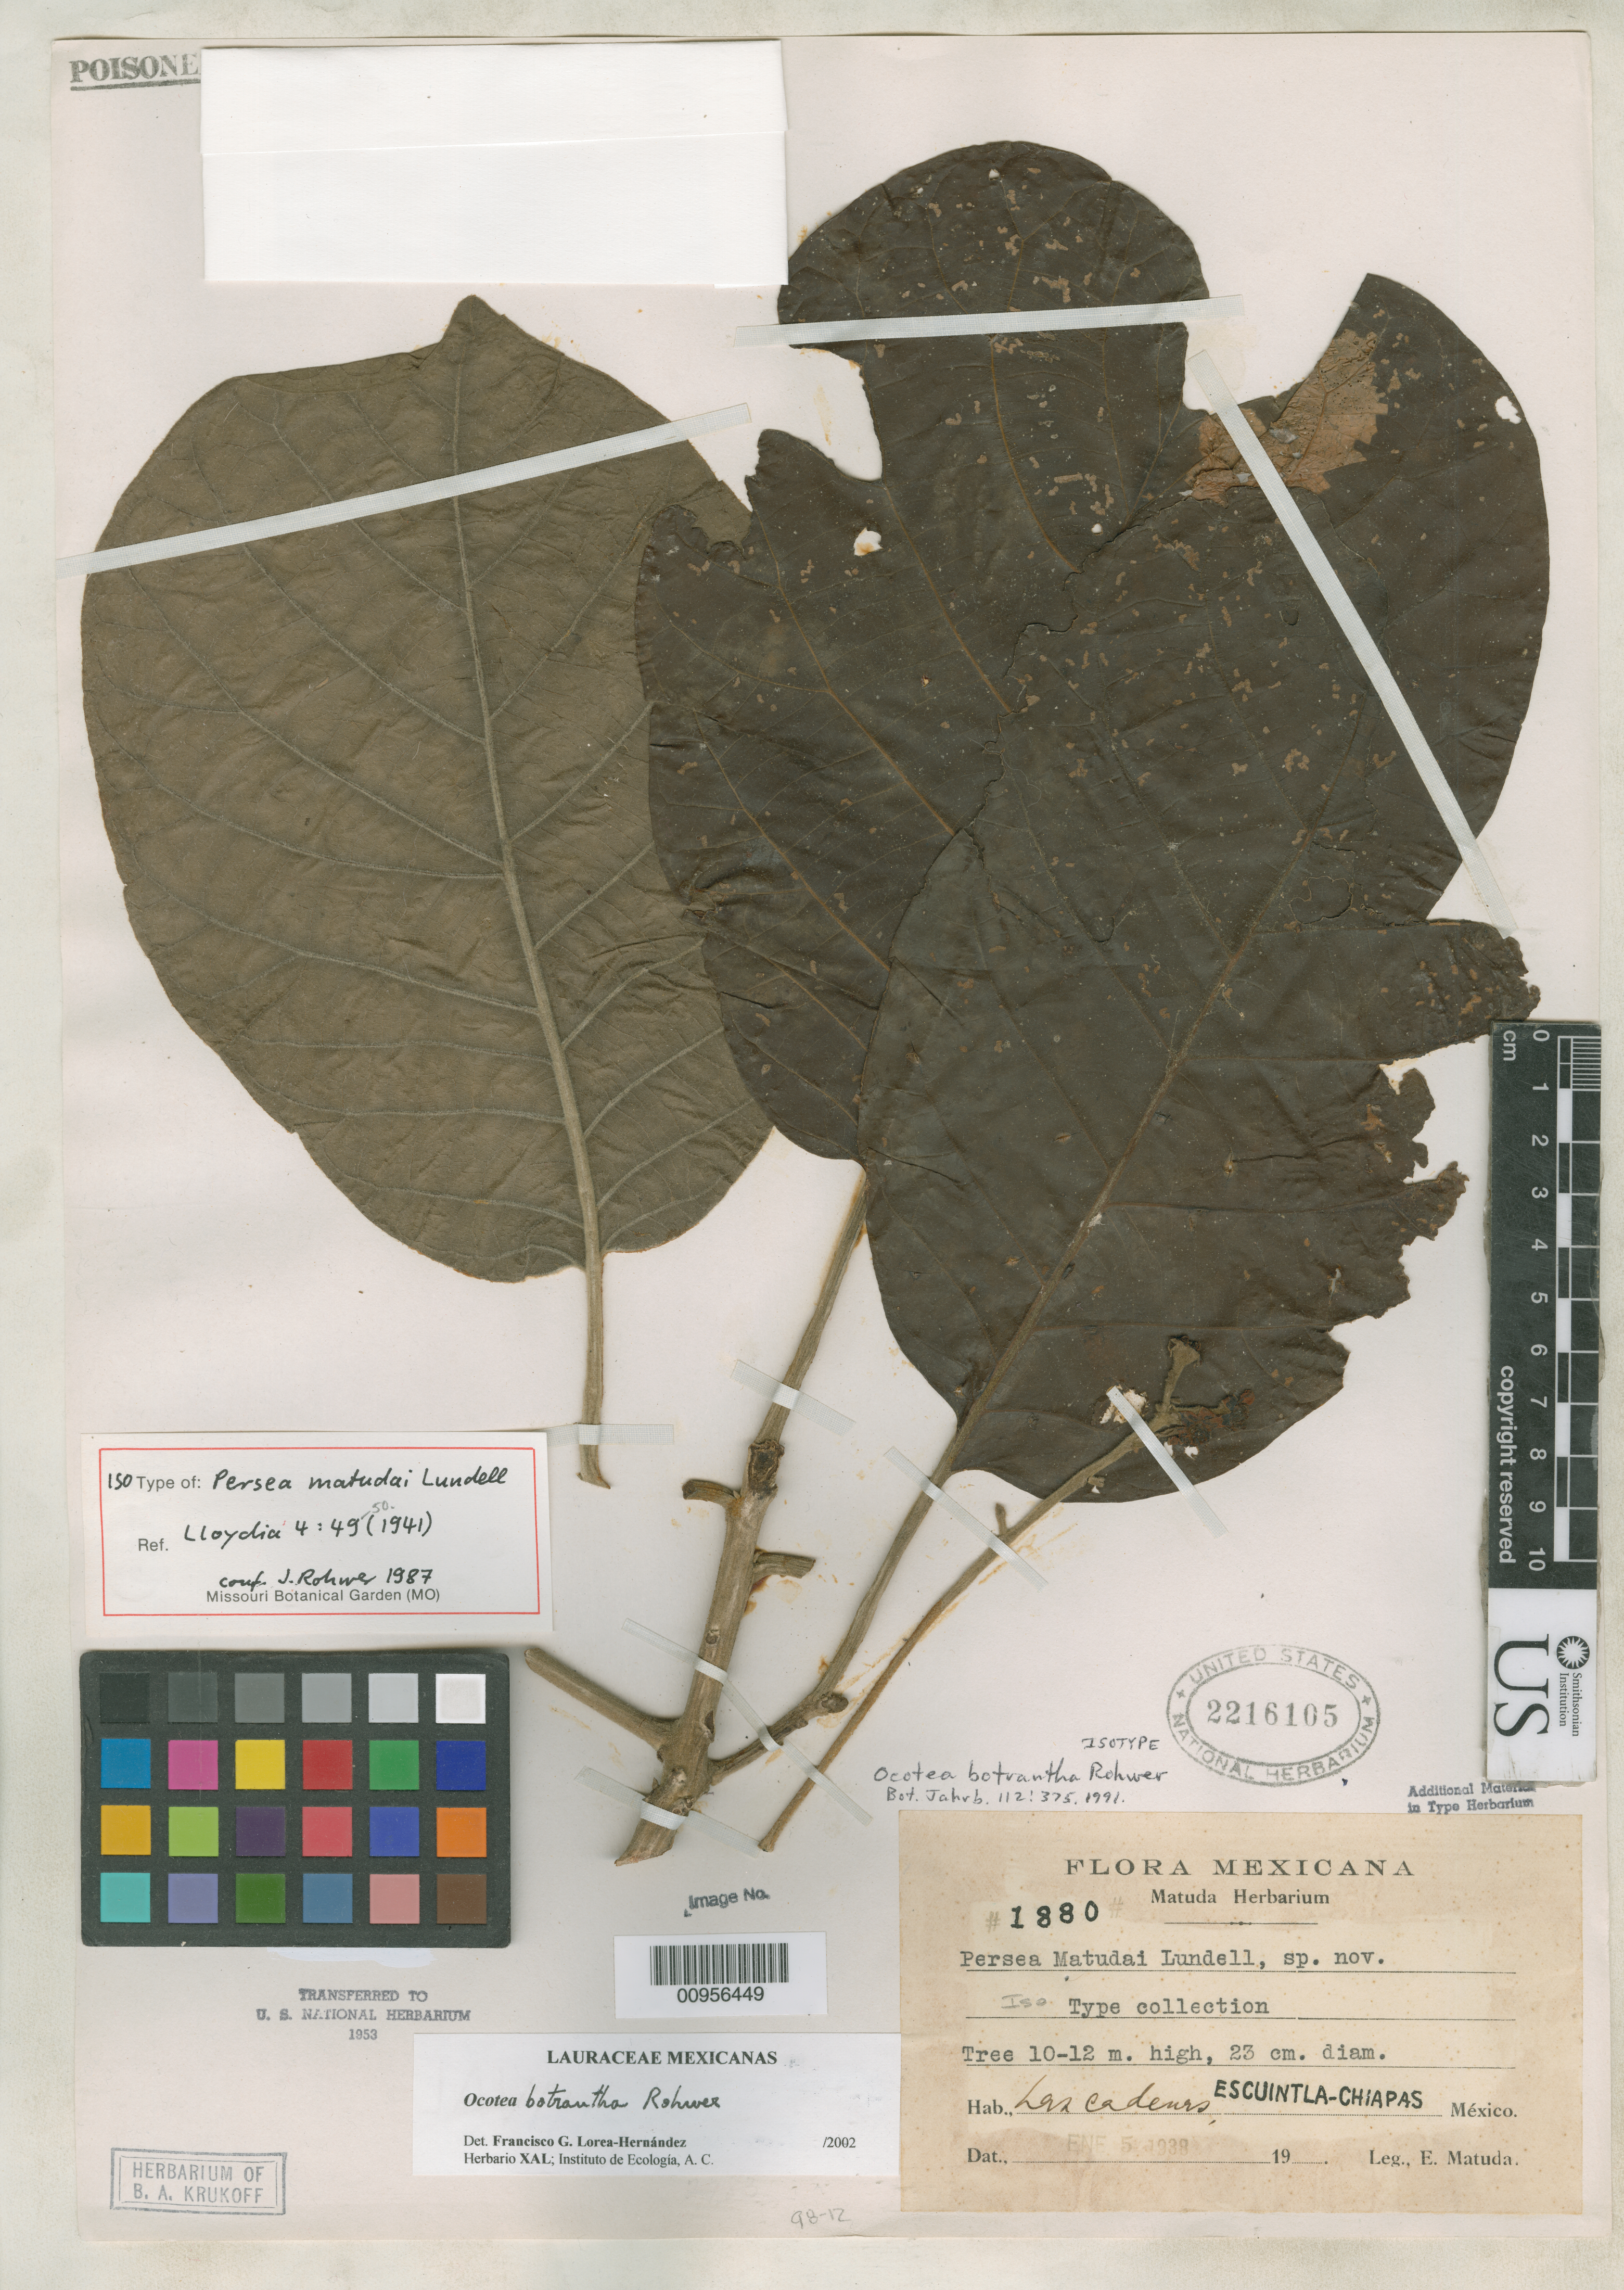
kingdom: Plantae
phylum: Tracheophyta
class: Magnoliopsida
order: Laurales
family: Lauraceae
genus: Persea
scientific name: Persea matudae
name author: Lundell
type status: Isotype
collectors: E. Matuda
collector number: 1880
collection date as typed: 05 Jan 1938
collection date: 1938-01-05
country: Mexico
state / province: Chiapas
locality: Las Cadenas, Escuintla-Chiapas.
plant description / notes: Renamed as Ocotea botrantha Rohwer.; Also a type of Ocotea botrantha Rohwer, nom. nov.; Specimen ex U.S. National Arboretum (stamp has been obscured); Replacement name for Persea matudae Lundell, non Ocotea matudae Lundell (1942).; Also a type of Persea matudae Lundell (non Ocotea matudae Lundell 1942).; Specimen ex U.S. National Arboretum (stamp has been obscured)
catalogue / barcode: US 2216105